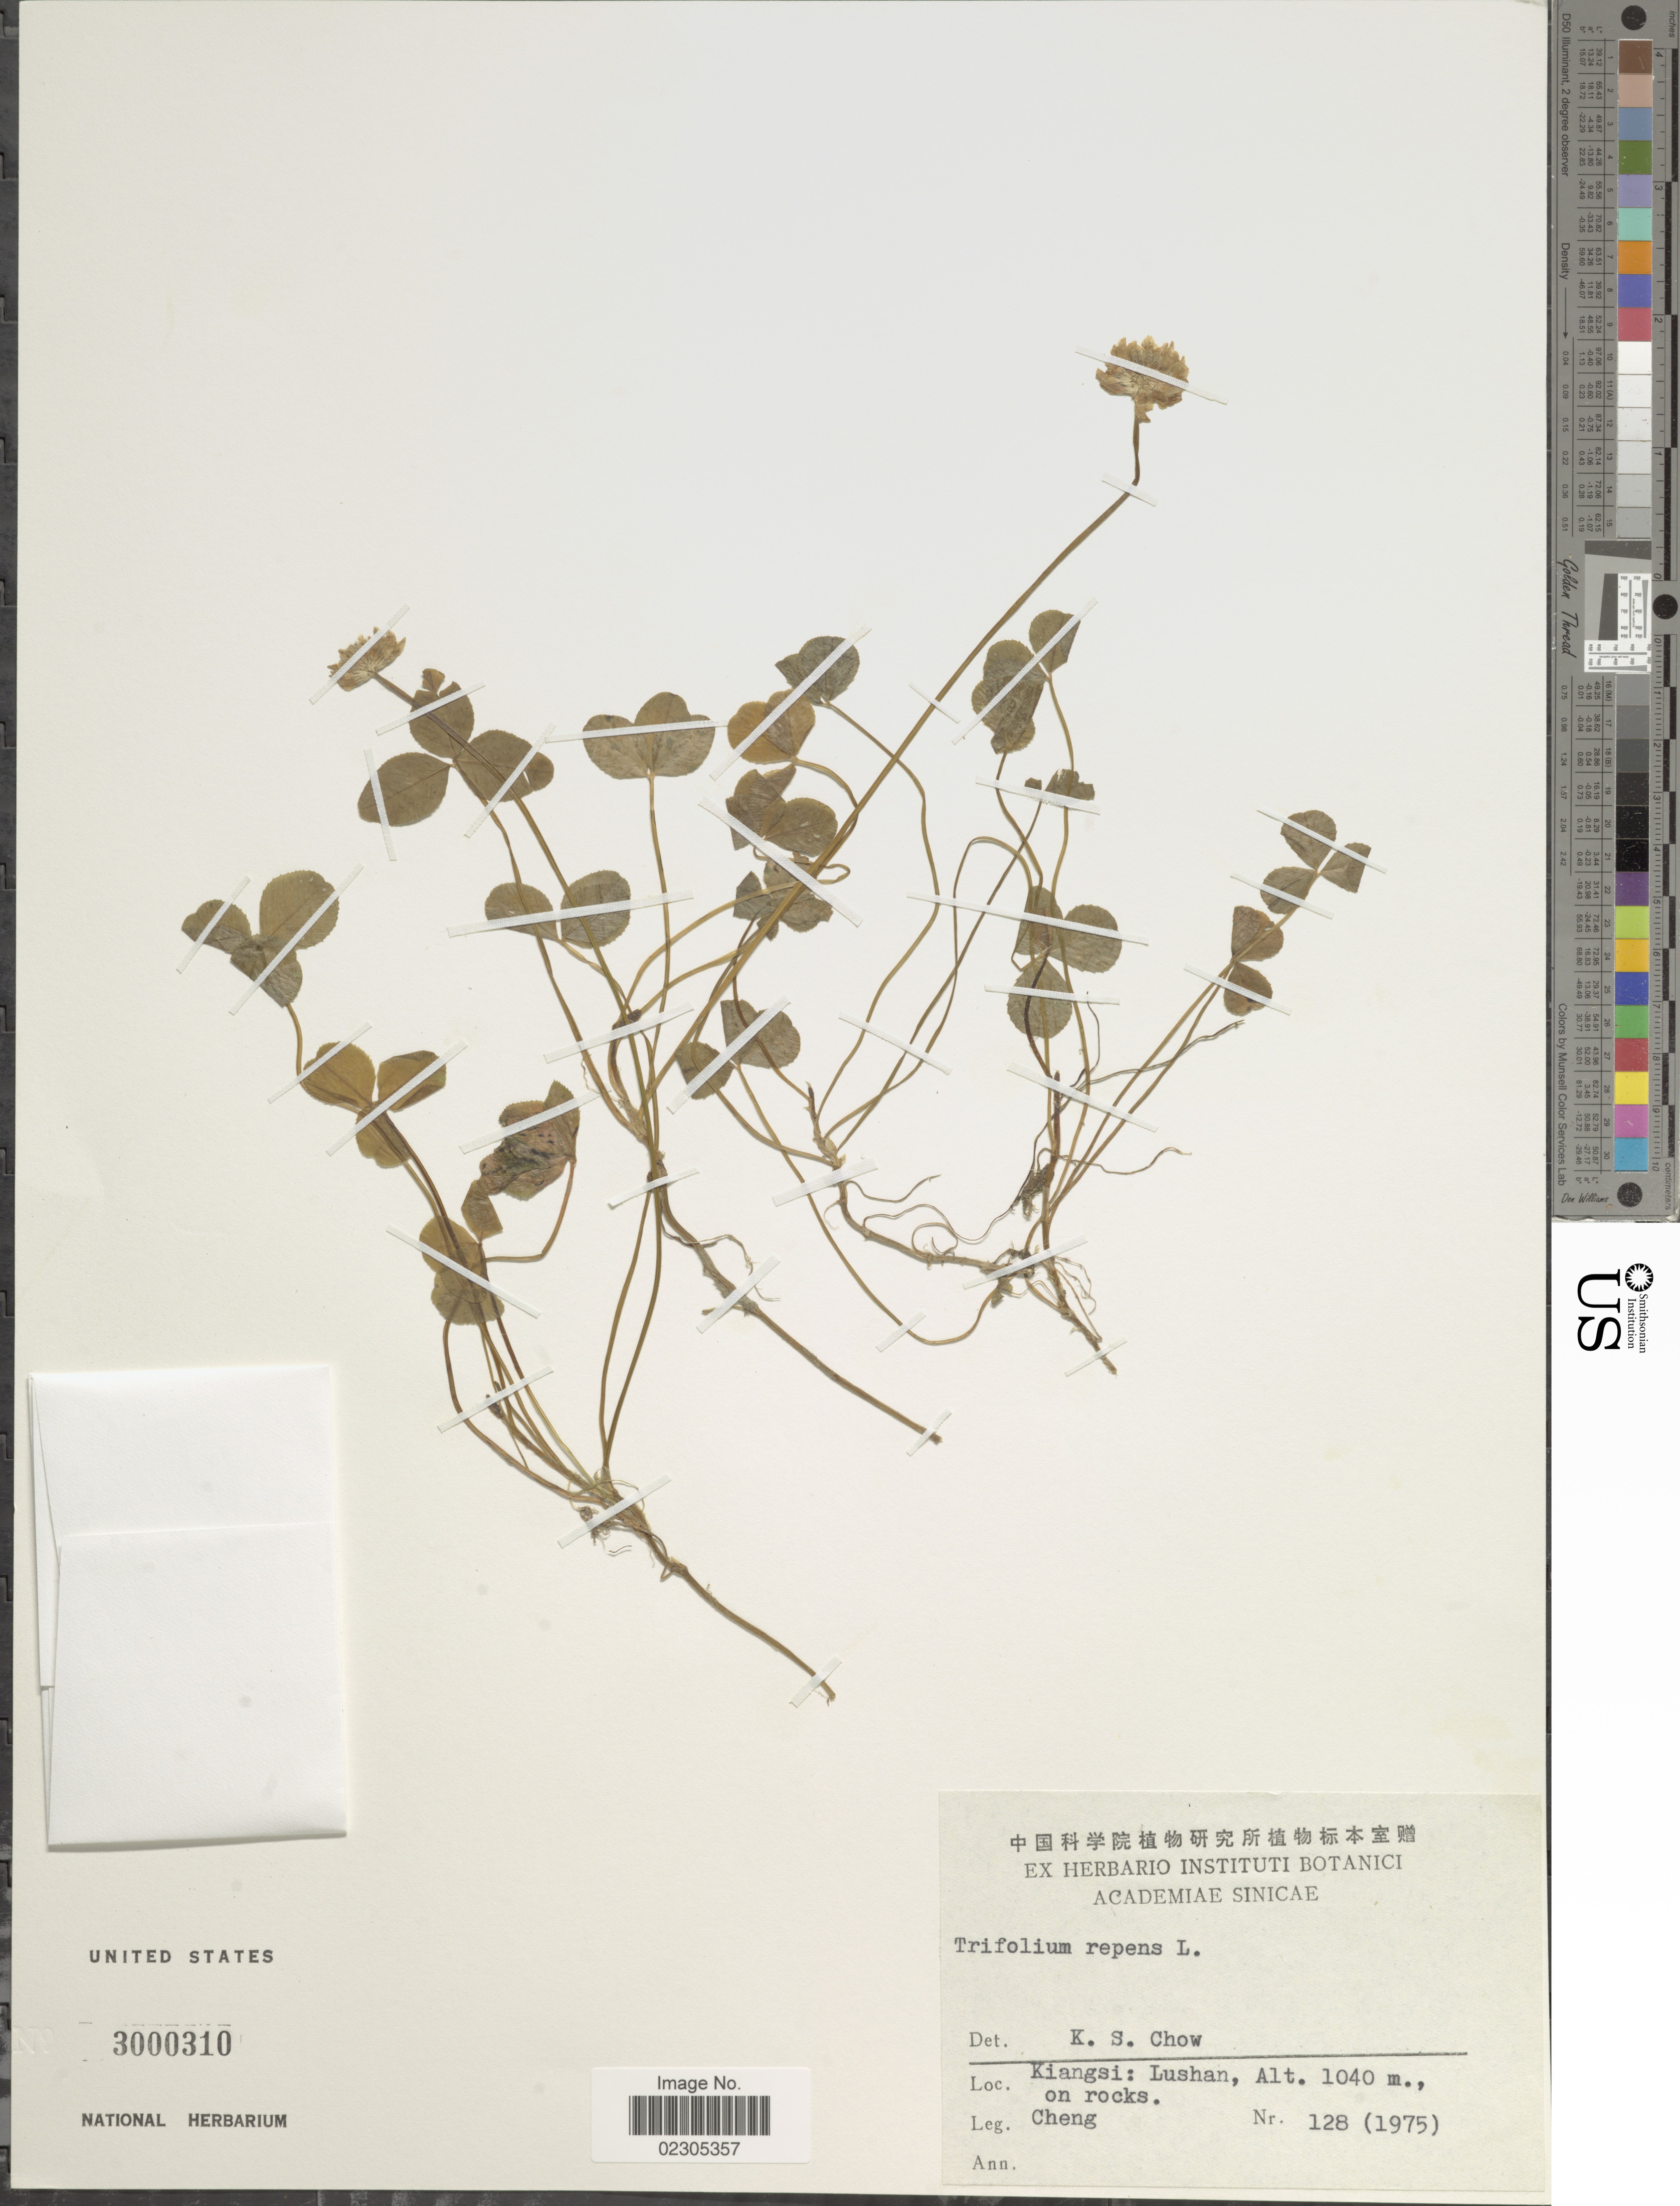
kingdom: Plantae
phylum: Tracheophyta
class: Magnoliopsida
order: Fabales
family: Fabaceae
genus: Trifolium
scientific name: Trifolium repens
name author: L.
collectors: -. Cheng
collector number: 128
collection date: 1975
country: China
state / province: Jiangxi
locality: Lushan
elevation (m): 1040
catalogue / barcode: US 3000310